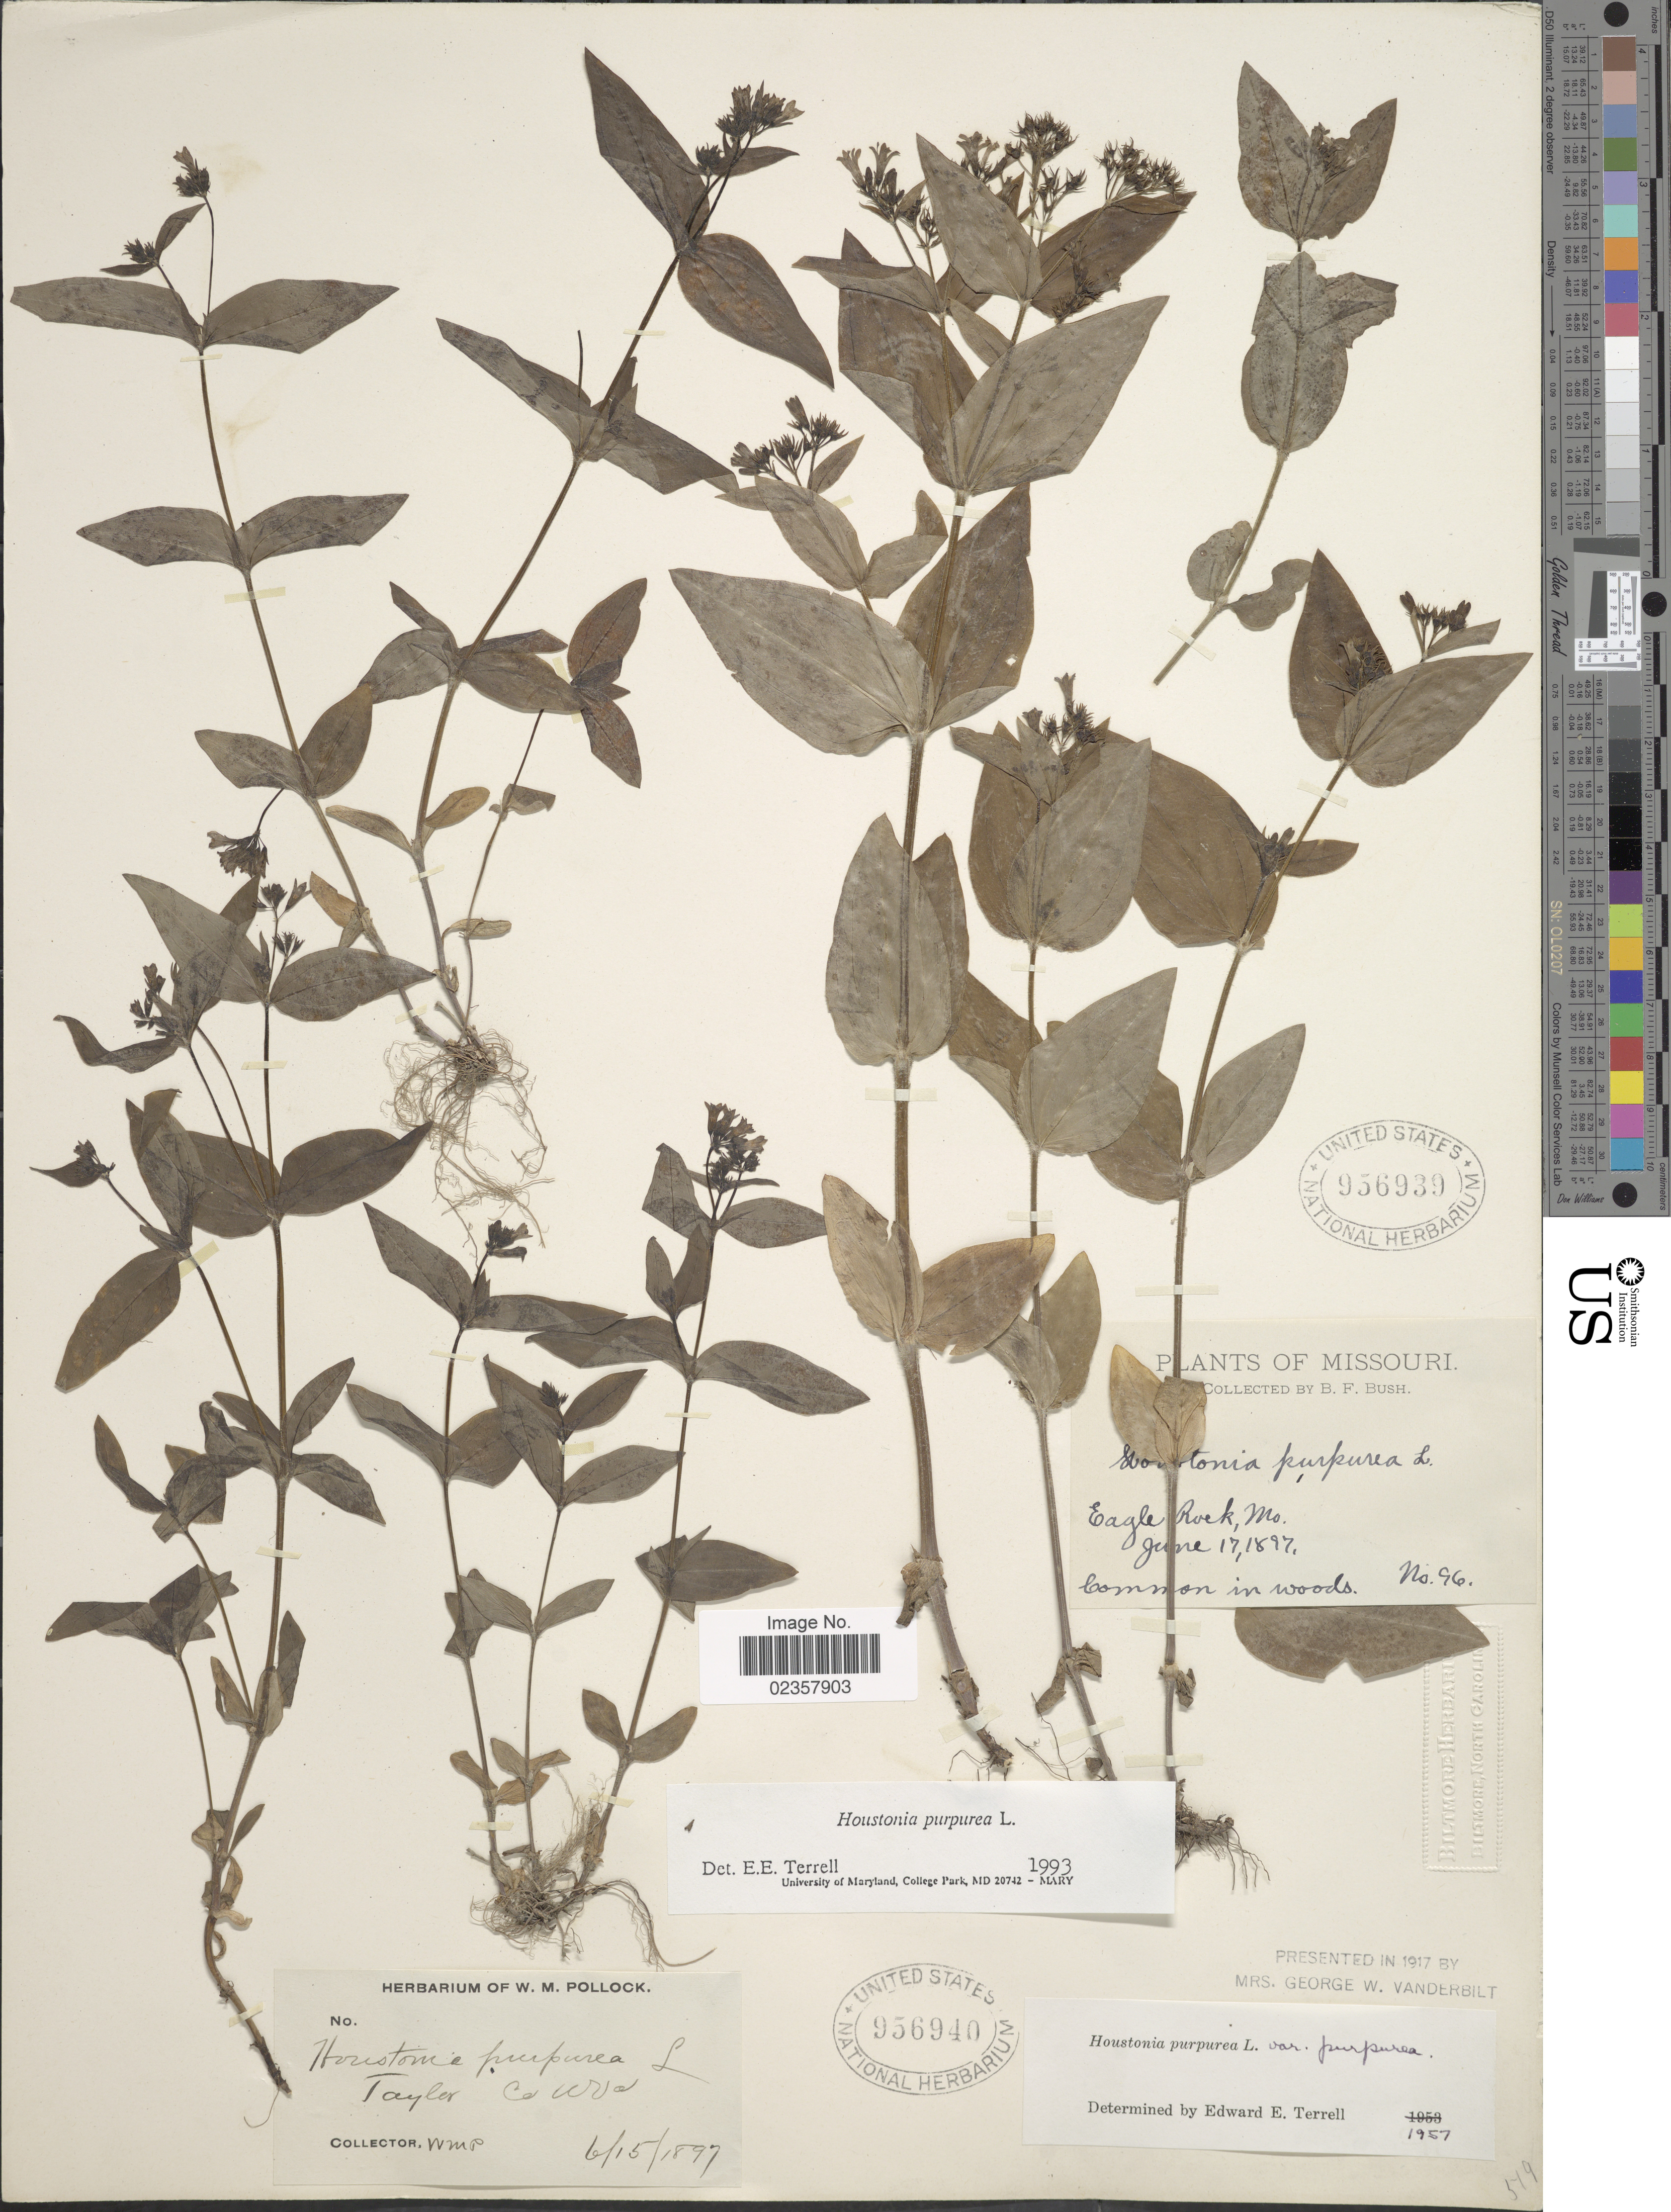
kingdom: Plantae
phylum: Tracheophyta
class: Magnoliopsida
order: Gentianales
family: Rubiaceae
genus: Houstonia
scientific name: Houstonia purpurea var. purpurea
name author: L.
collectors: W. M. Pollock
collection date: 1897-06-15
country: United States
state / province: West Virginia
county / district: Taylor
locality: Tayler Co.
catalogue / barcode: US 956940-2